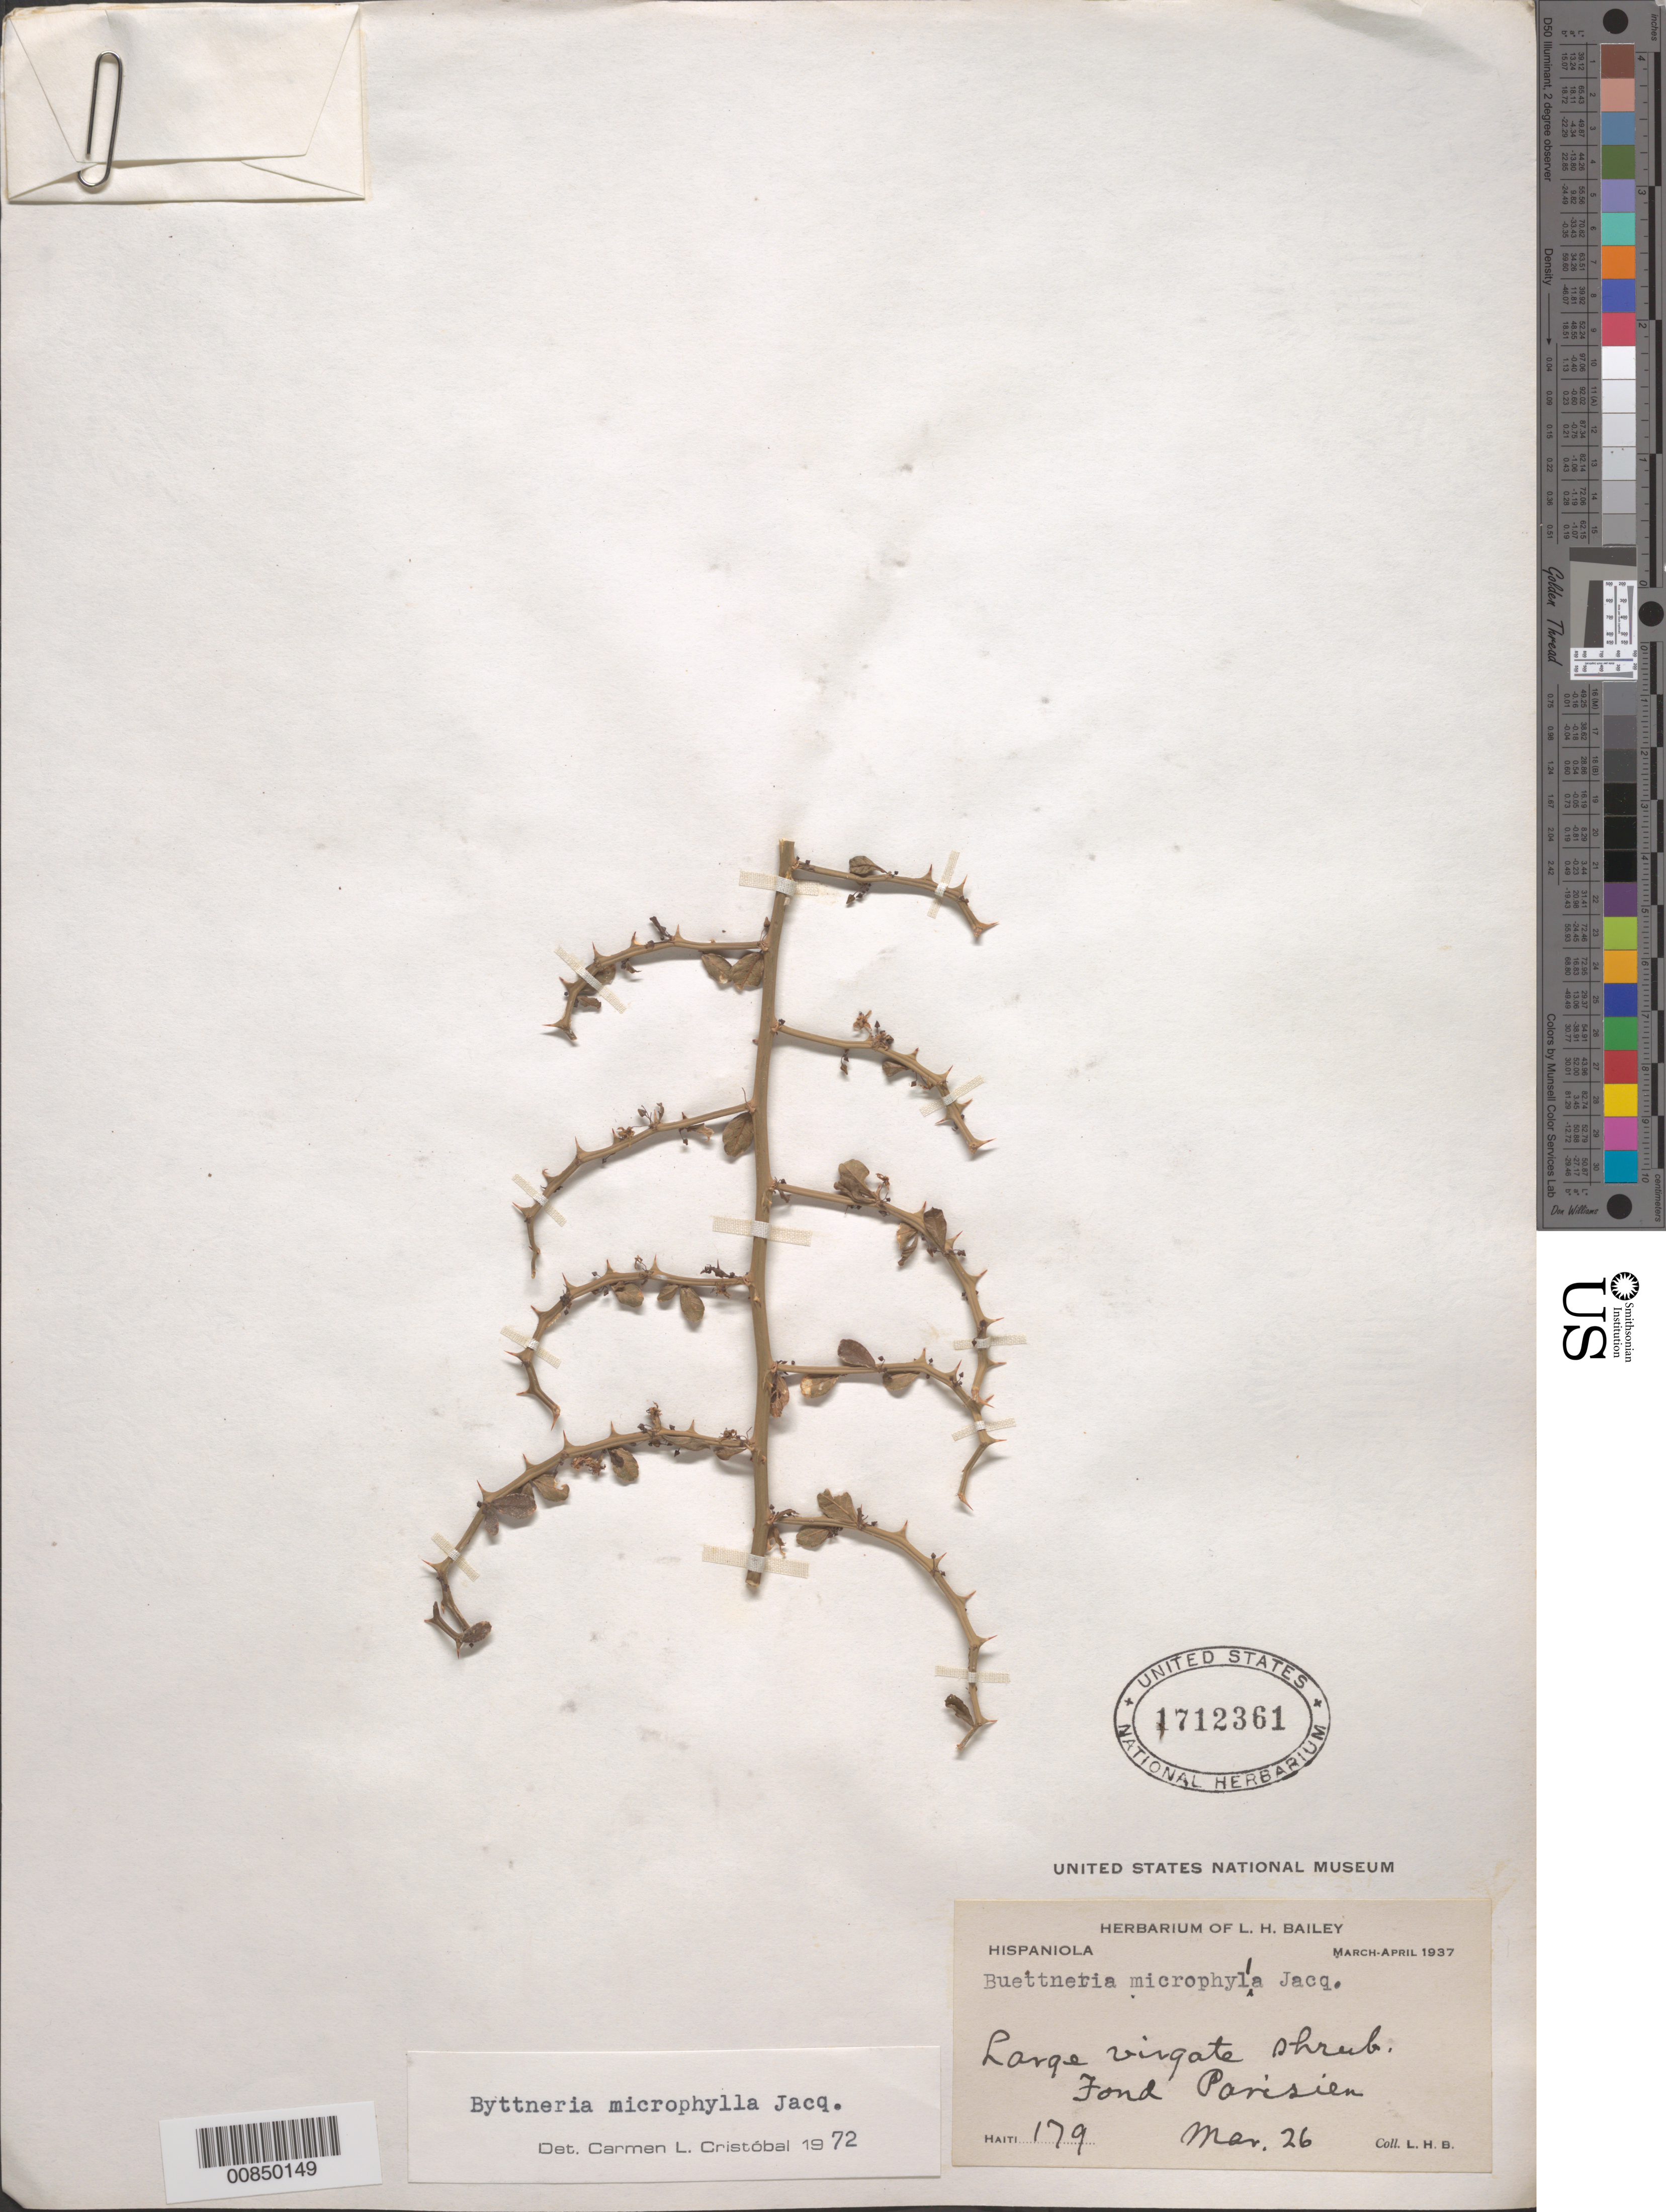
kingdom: Plantae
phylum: Tracheophyta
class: Magnoliopsida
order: Malvales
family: Malvaceae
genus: Byttneria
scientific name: Byttneria microphylla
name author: Jacq.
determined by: Cristóbal, C. L.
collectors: L. H. Bailey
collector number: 179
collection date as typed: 26 Mar 1937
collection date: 1937-03-26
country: Haiti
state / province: Ouest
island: Hispaniola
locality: Fond Parisien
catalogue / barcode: US 1712361